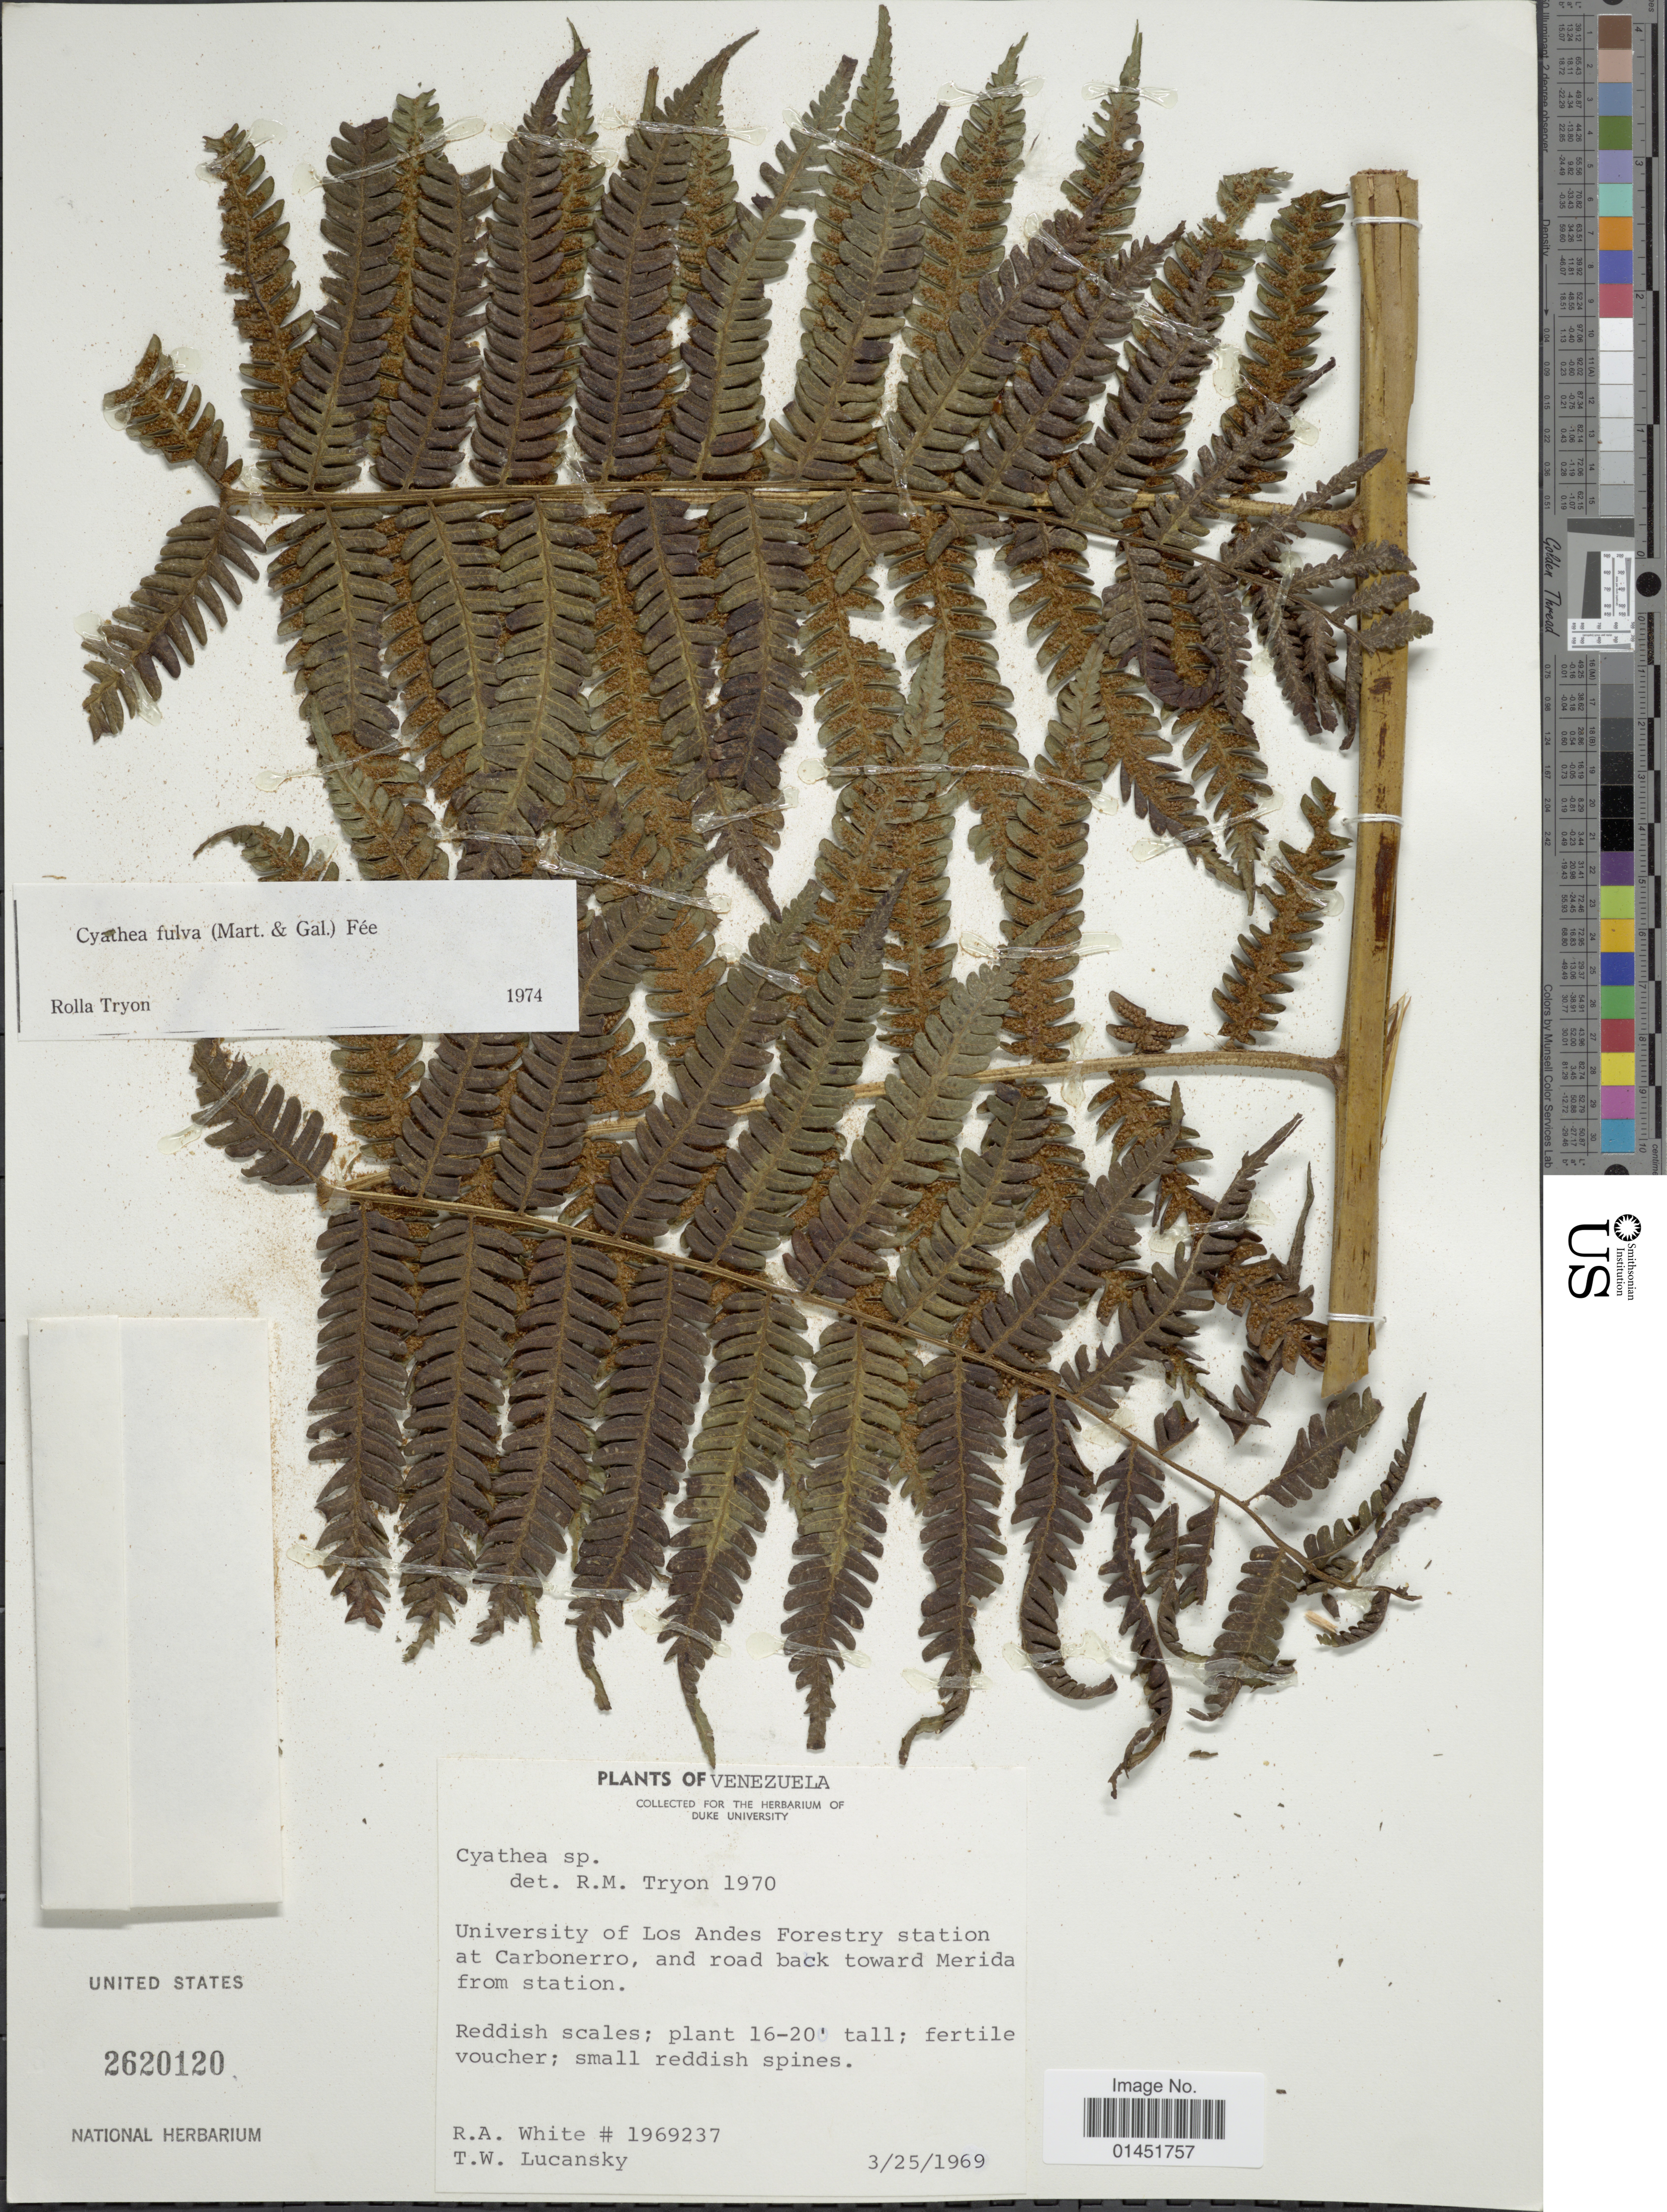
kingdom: Plantae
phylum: Tracheophyta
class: Polypodiopsida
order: Cyatheales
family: Cyatheaceae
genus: Cyathea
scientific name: Cyathea fulva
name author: (M. Martens & Galeotti) Fée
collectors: R. A. White & T. Lucansky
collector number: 1969237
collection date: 1969-03-25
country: Venezuela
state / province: Mérida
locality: University of Los Andes Forestry station at Carbonerro, and road back toward Merida from station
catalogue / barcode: US 2620120